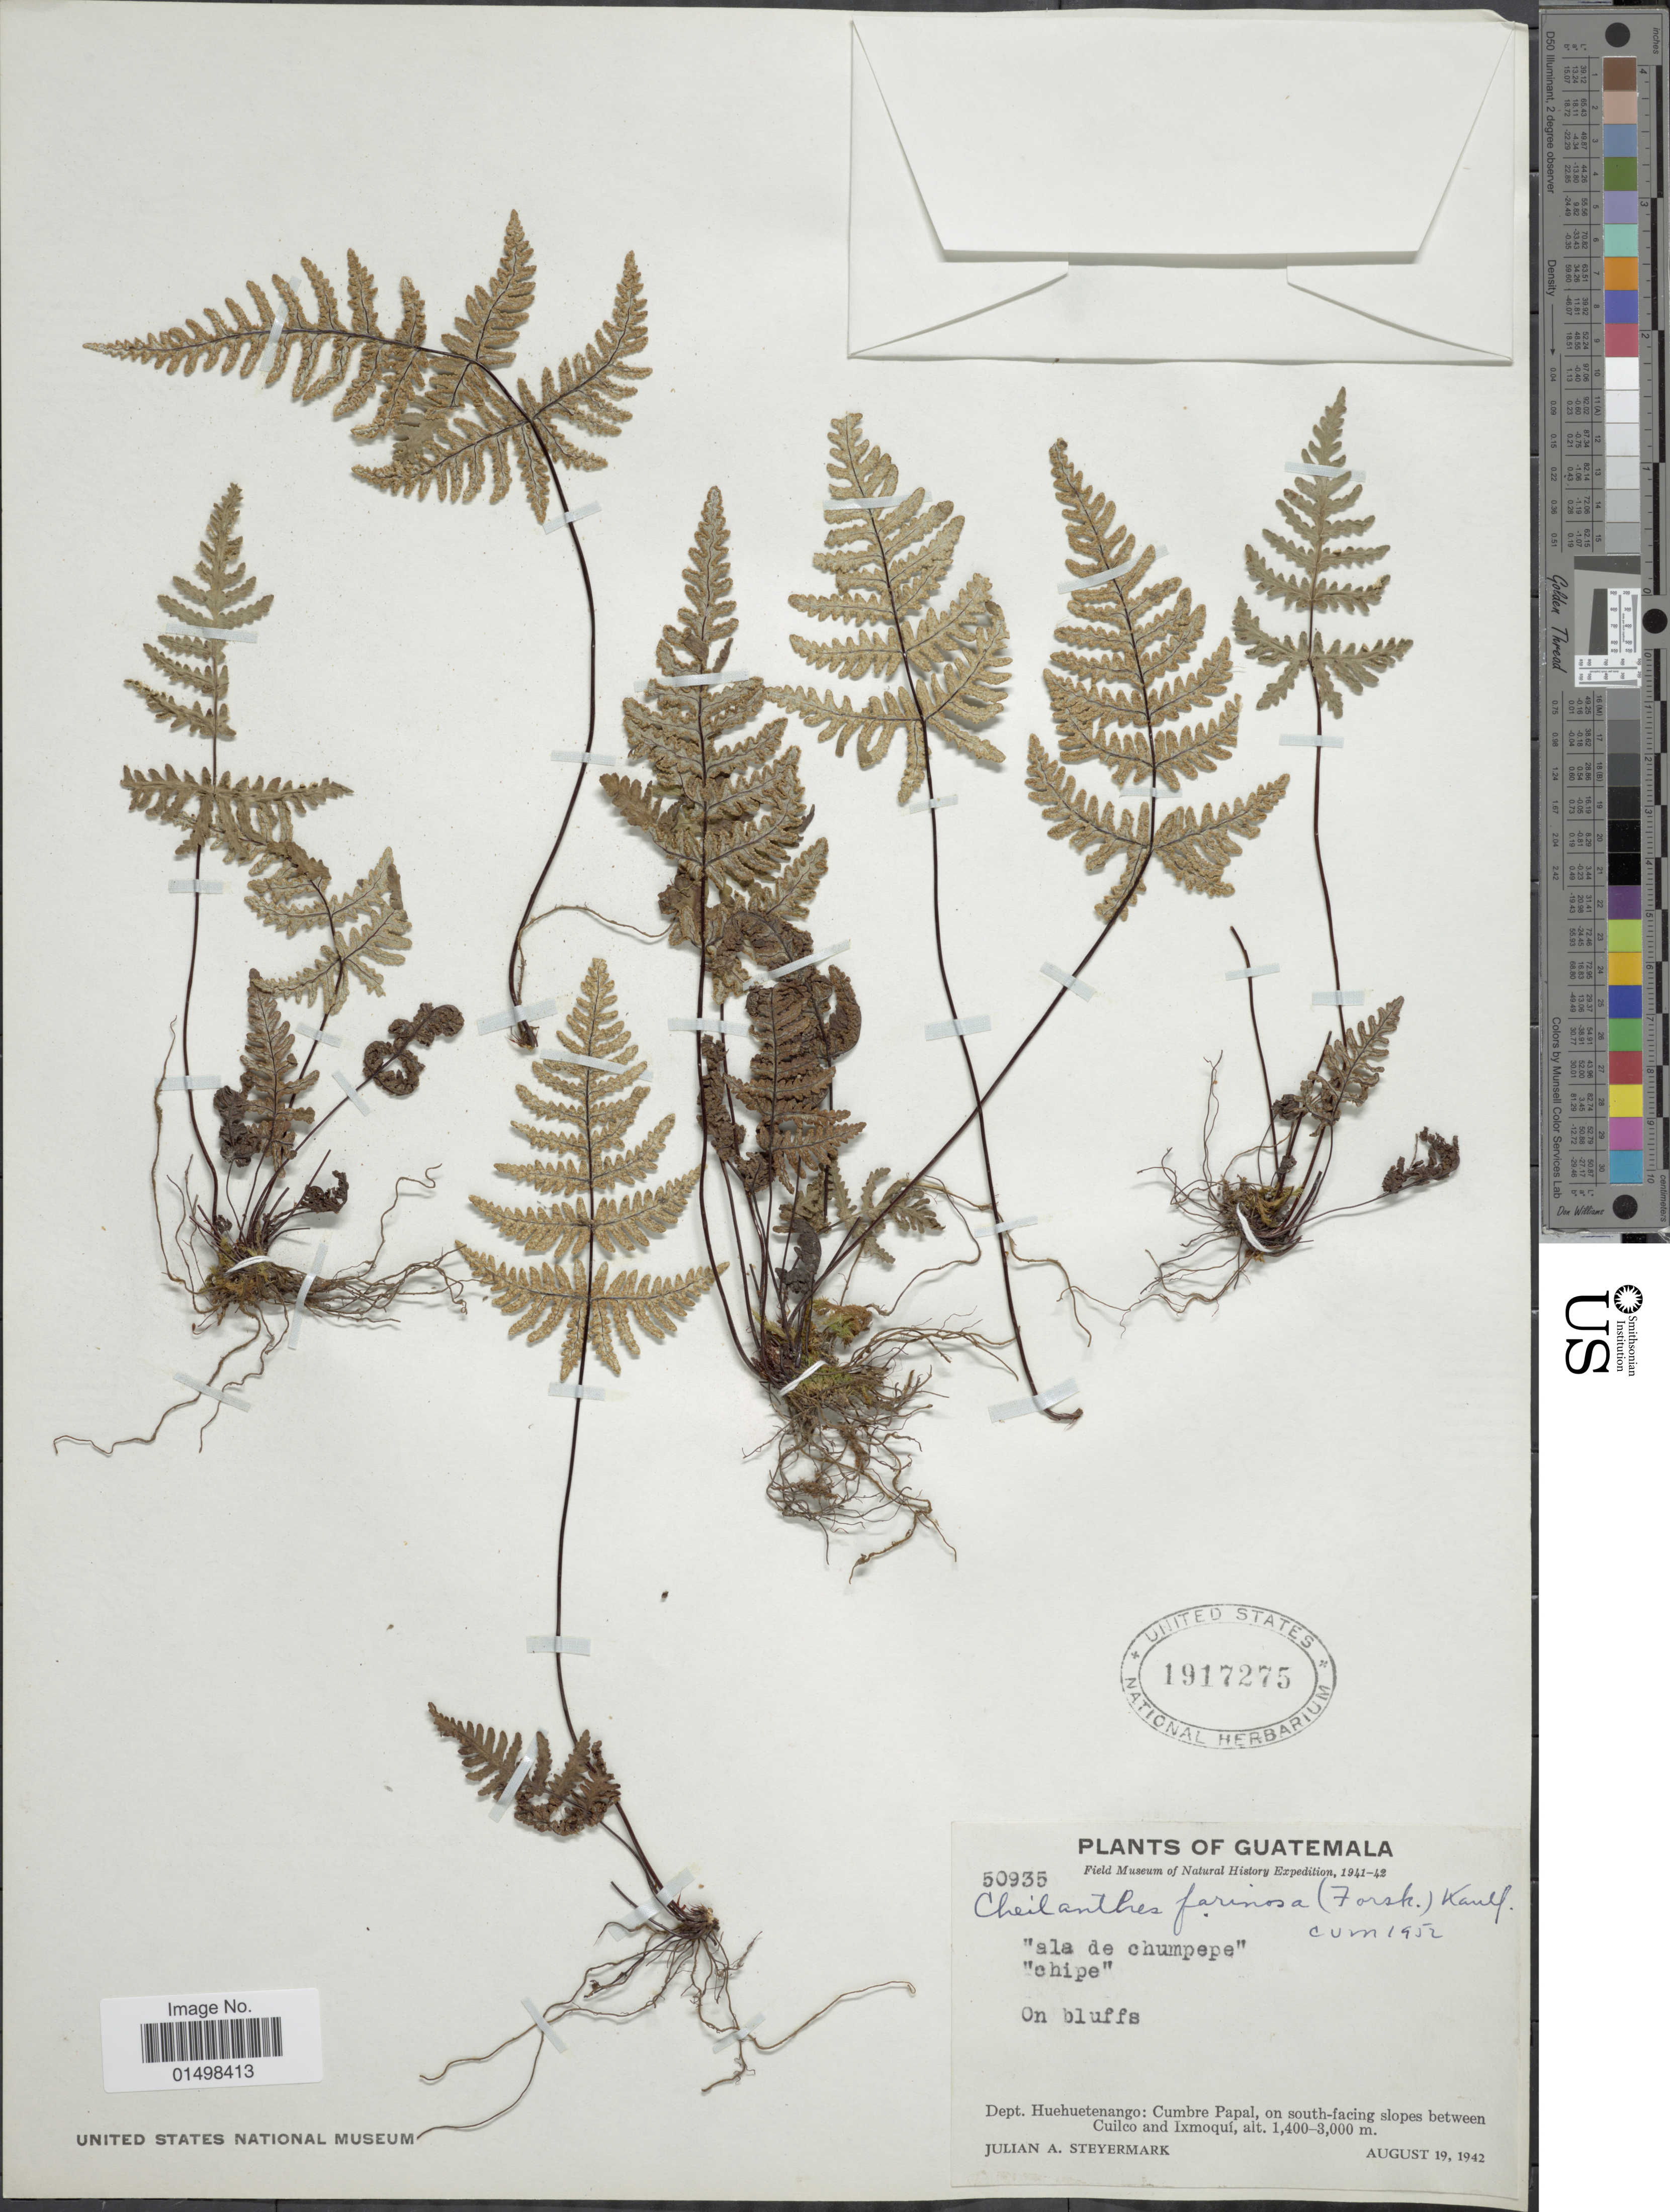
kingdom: Plantae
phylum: Tracheophyta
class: Polypodiopsida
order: Polypodiales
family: Pteridaceae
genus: Aleuritopteris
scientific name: Aleuritopteris farinosa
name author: (Forssk.) Fée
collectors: J. Steyermark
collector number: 50935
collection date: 1942-08-19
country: Guatemala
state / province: Huehuetenango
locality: Dept. Huehuetenango: Cumbre Papal, on south-facing slopes between Cuilco and Ixmoqui.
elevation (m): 1400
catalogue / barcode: US 1917275